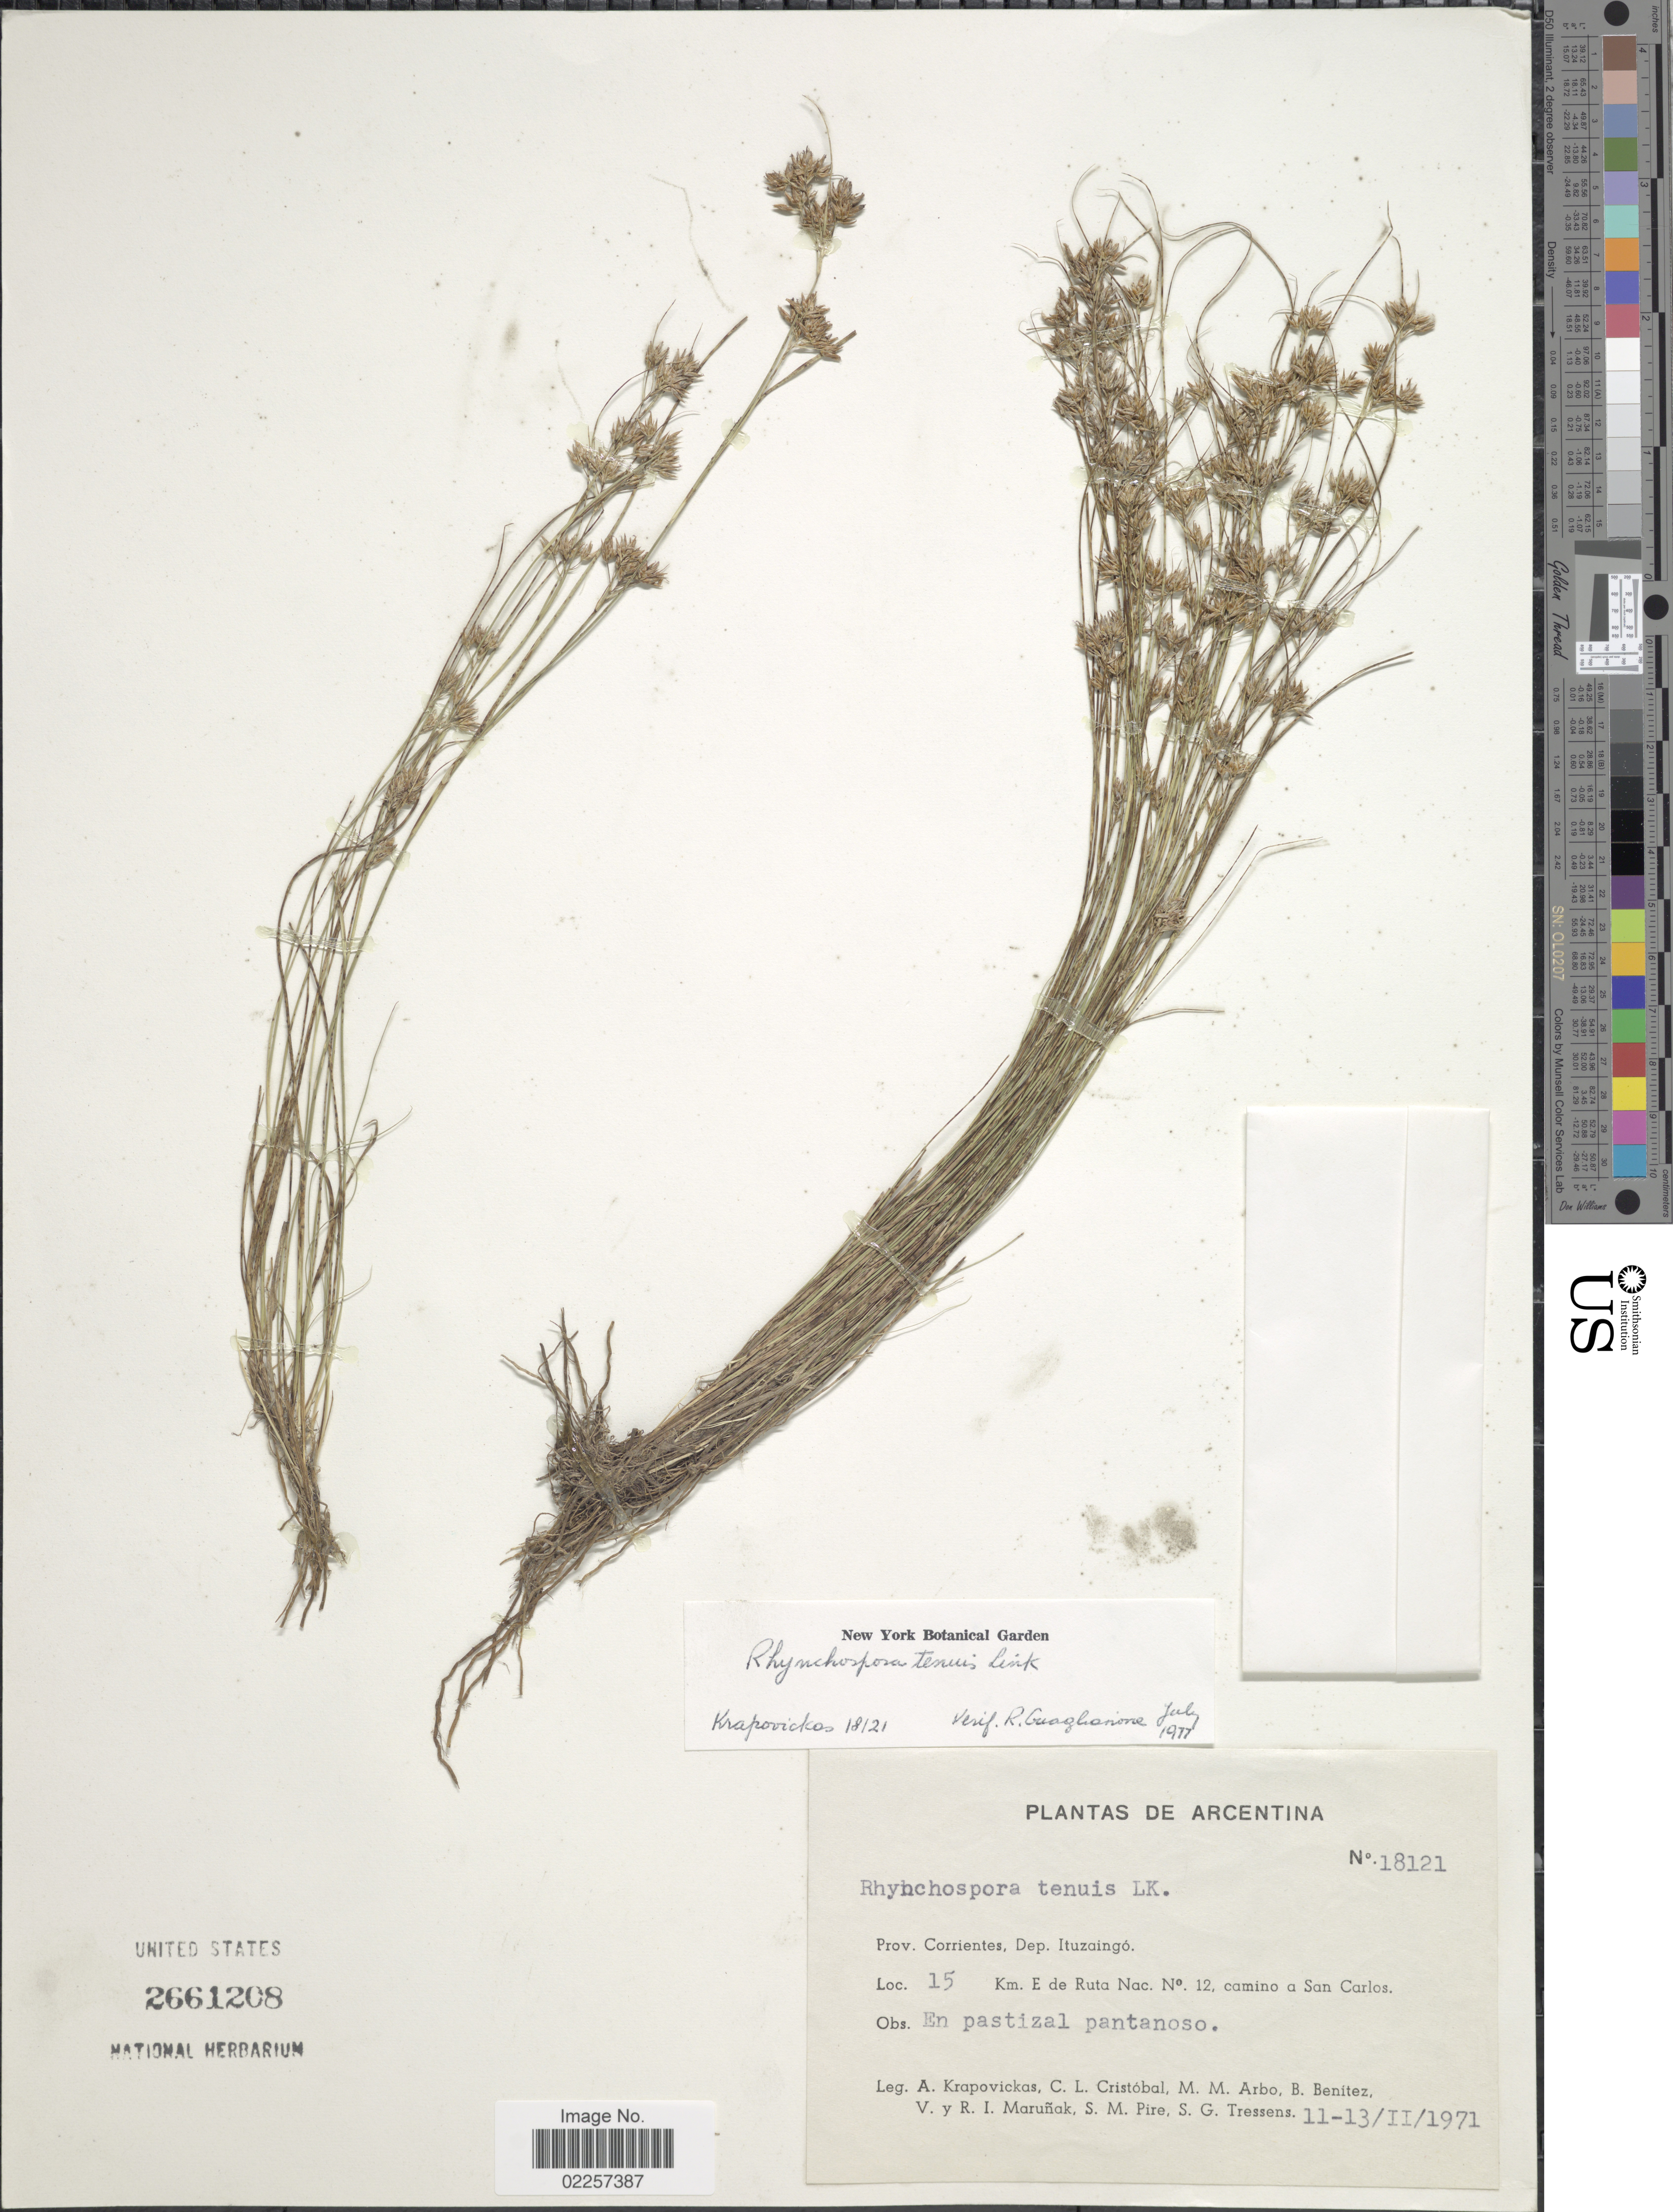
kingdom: Plantae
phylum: Tracheophyta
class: Liliopsida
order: Poales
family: Cyperaceae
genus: Rhynchospora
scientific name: Rhynchospora tenuis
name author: Link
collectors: A. Krapovickas, C. L. Cristóbal, M. M. Arbo, B. Benítez & et al.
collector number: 18121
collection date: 1971-02-11/1971-02-13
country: Argentina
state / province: Corrientes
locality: Dep. Ituzaingo, 15 km. E de Ruta, camino a San Carlos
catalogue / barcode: US 2661208